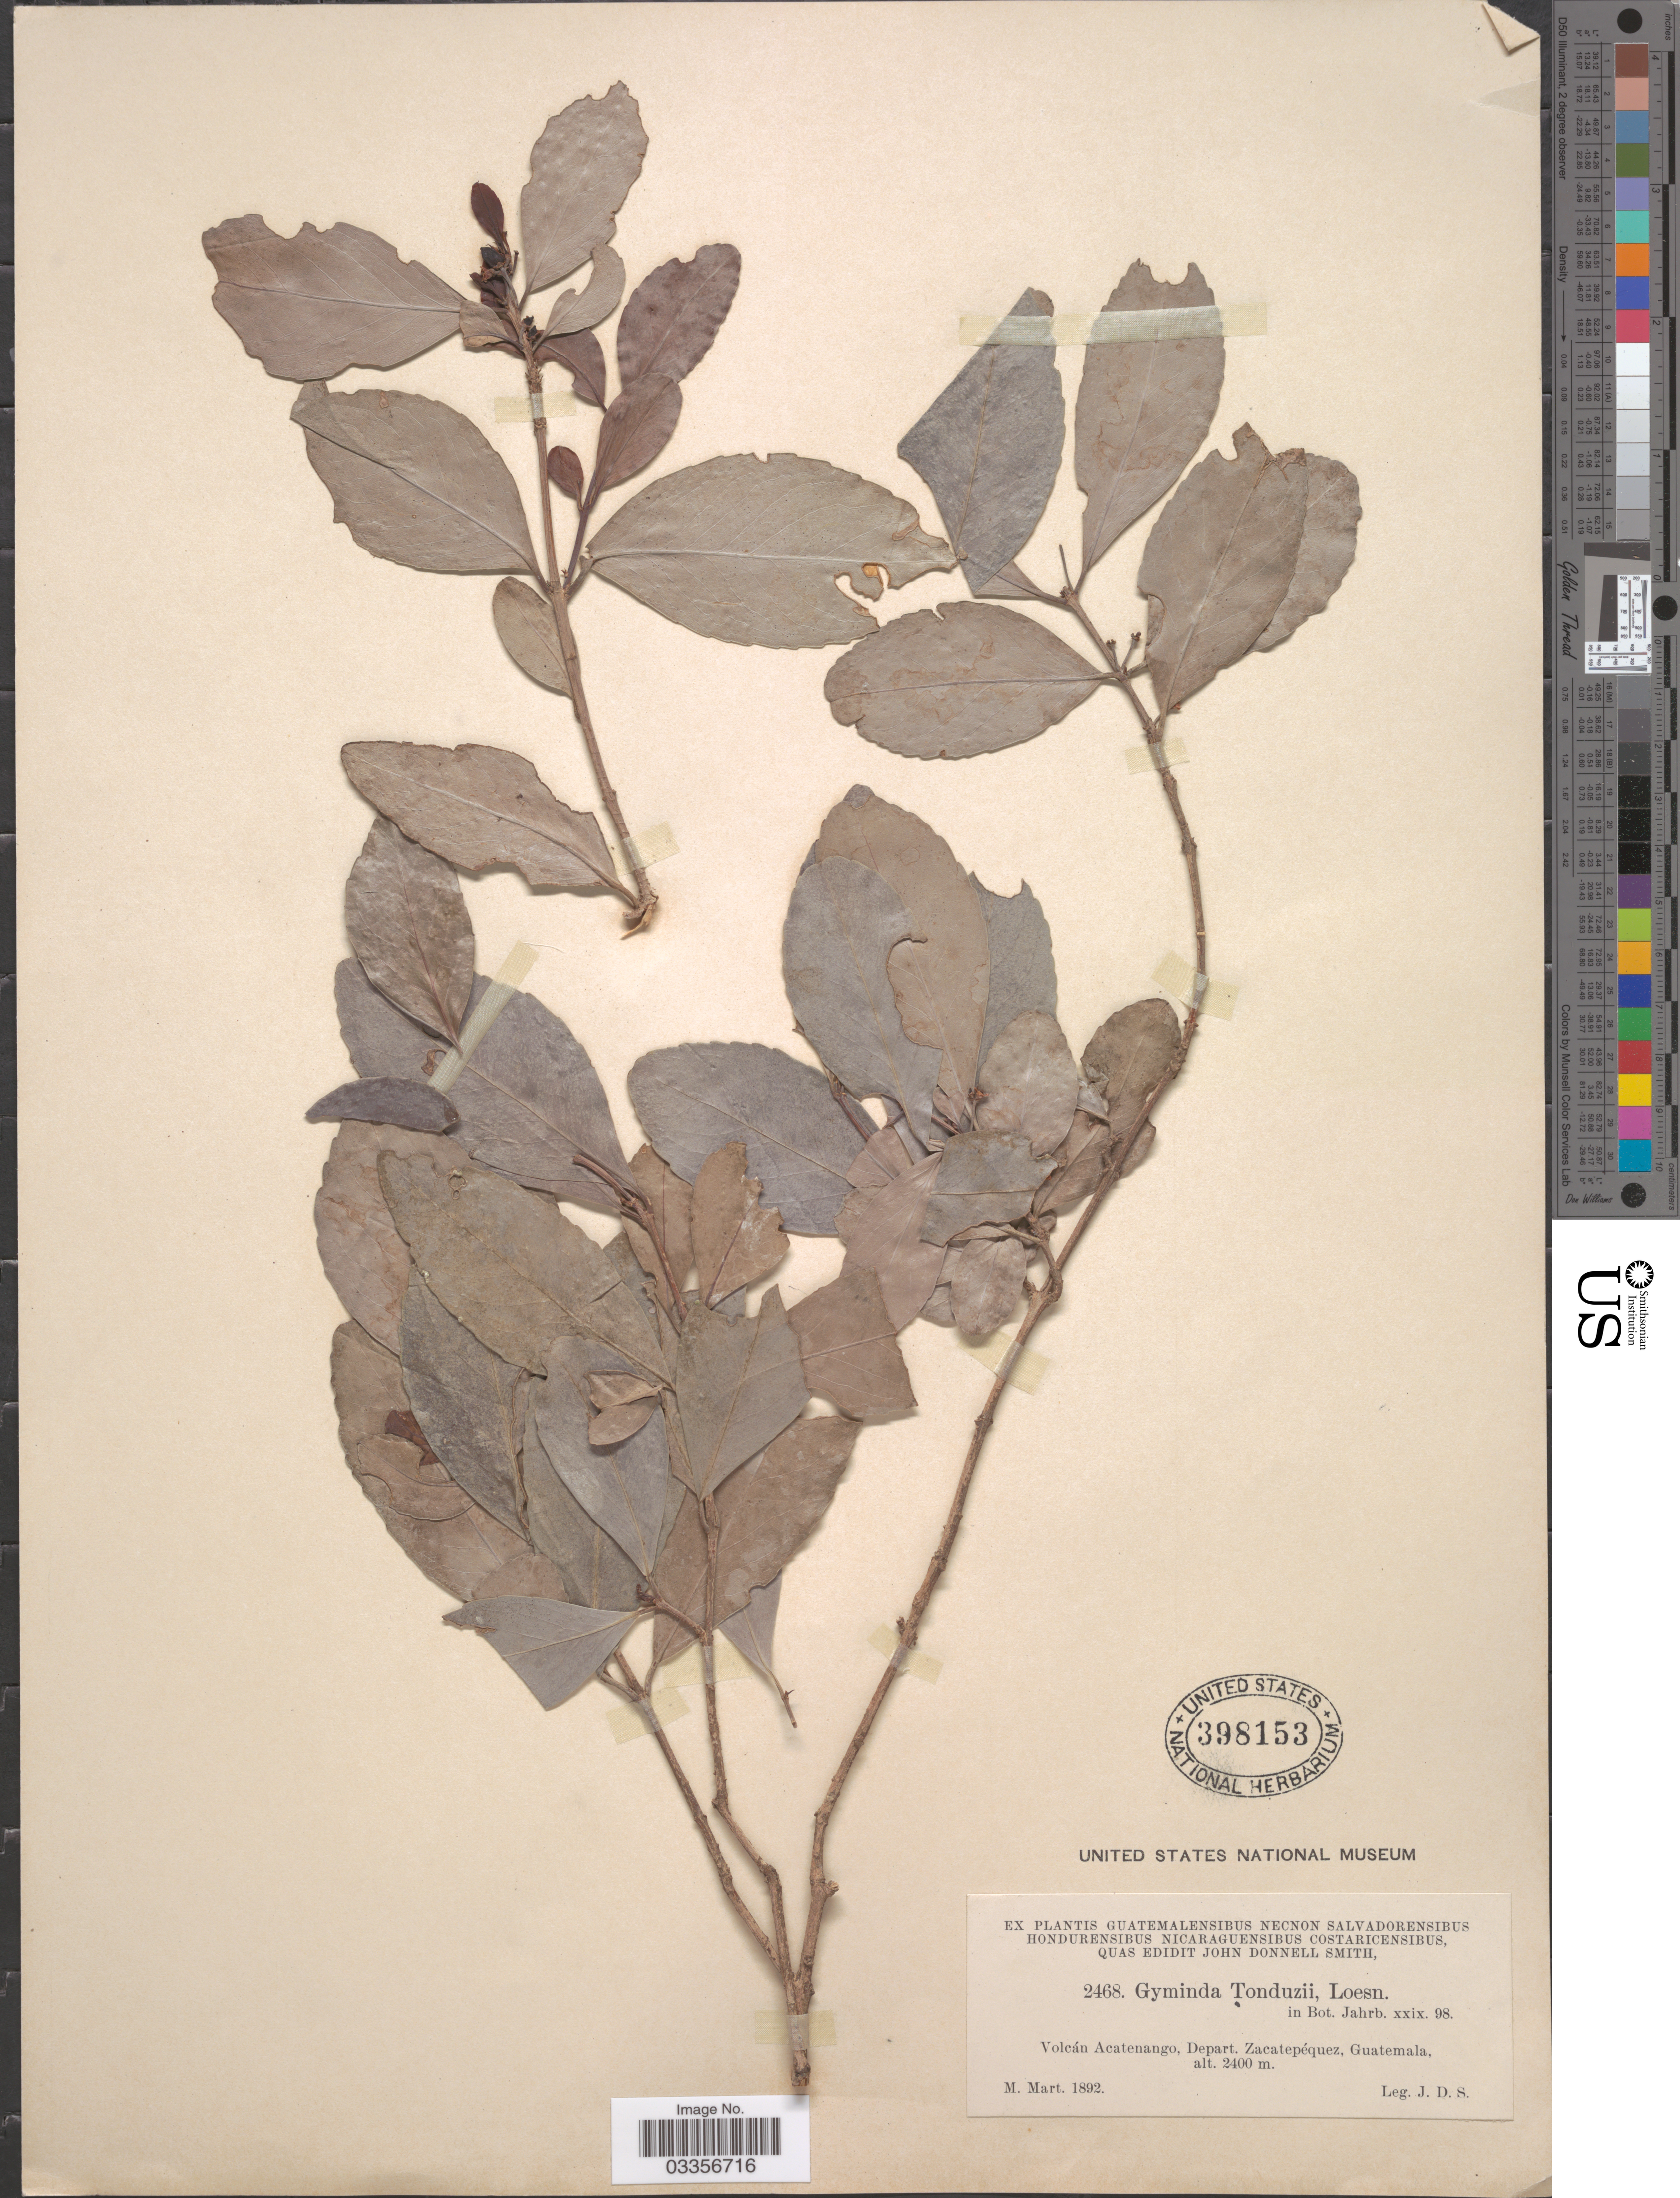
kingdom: Plantae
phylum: Tracheophyta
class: Magnoliopsida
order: Celastrales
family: Celastraceae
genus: Crossopetalum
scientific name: Crossopetalum tonduzii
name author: (Loes.) Lundell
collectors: J. Donnell Smith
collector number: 2468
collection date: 1892-03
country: Guatemala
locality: Volcán Acatenango, Depart. Zacatepéquez.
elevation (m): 2400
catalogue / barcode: US 398153